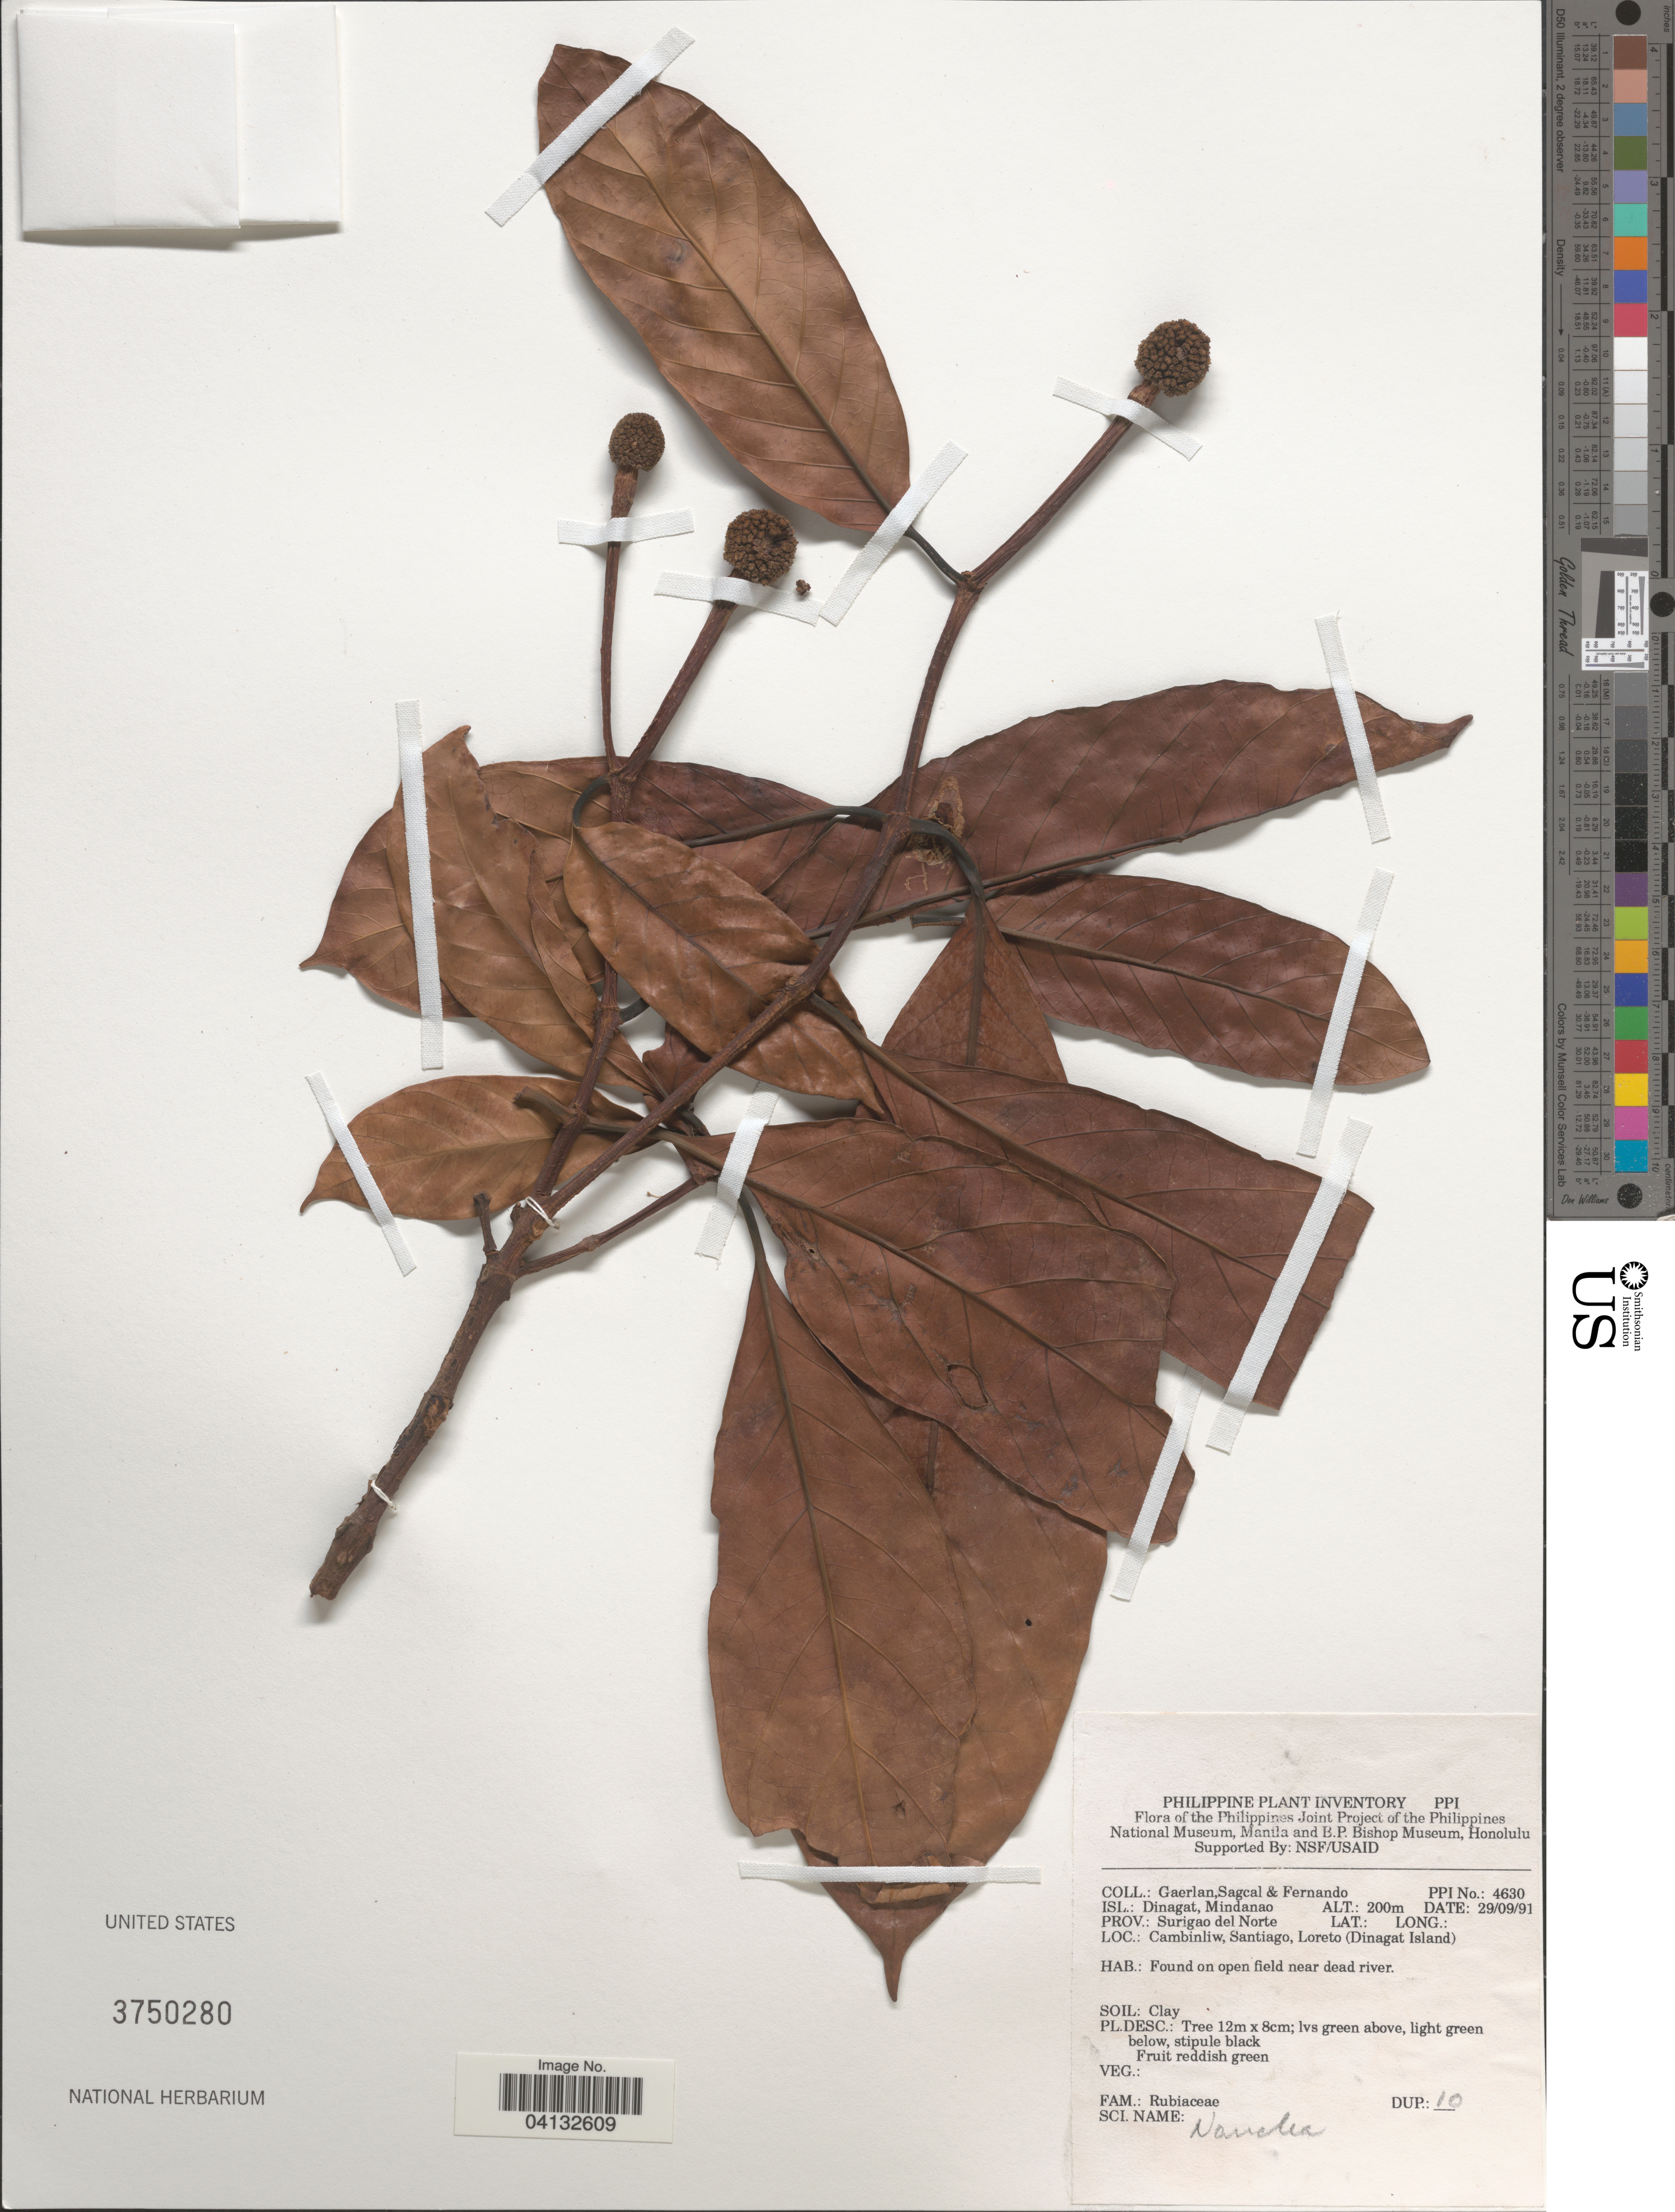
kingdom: Plantae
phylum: Tracheophyta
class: Magnoliopsida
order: Gentianales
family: Rubiaceae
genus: Nauclea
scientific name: Nauclea sp.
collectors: Gaerlan, E. Sagcal & -- Fernando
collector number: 4630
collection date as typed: Transcribed d/m/y: 29/9/91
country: Philippines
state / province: Caraga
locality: Isl.: Dinagat, Mindanao. Prov.: Surigao del Norte. Cambinliw, Santiago, Loreto (Dinagat Island).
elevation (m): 200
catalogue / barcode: US 3750280